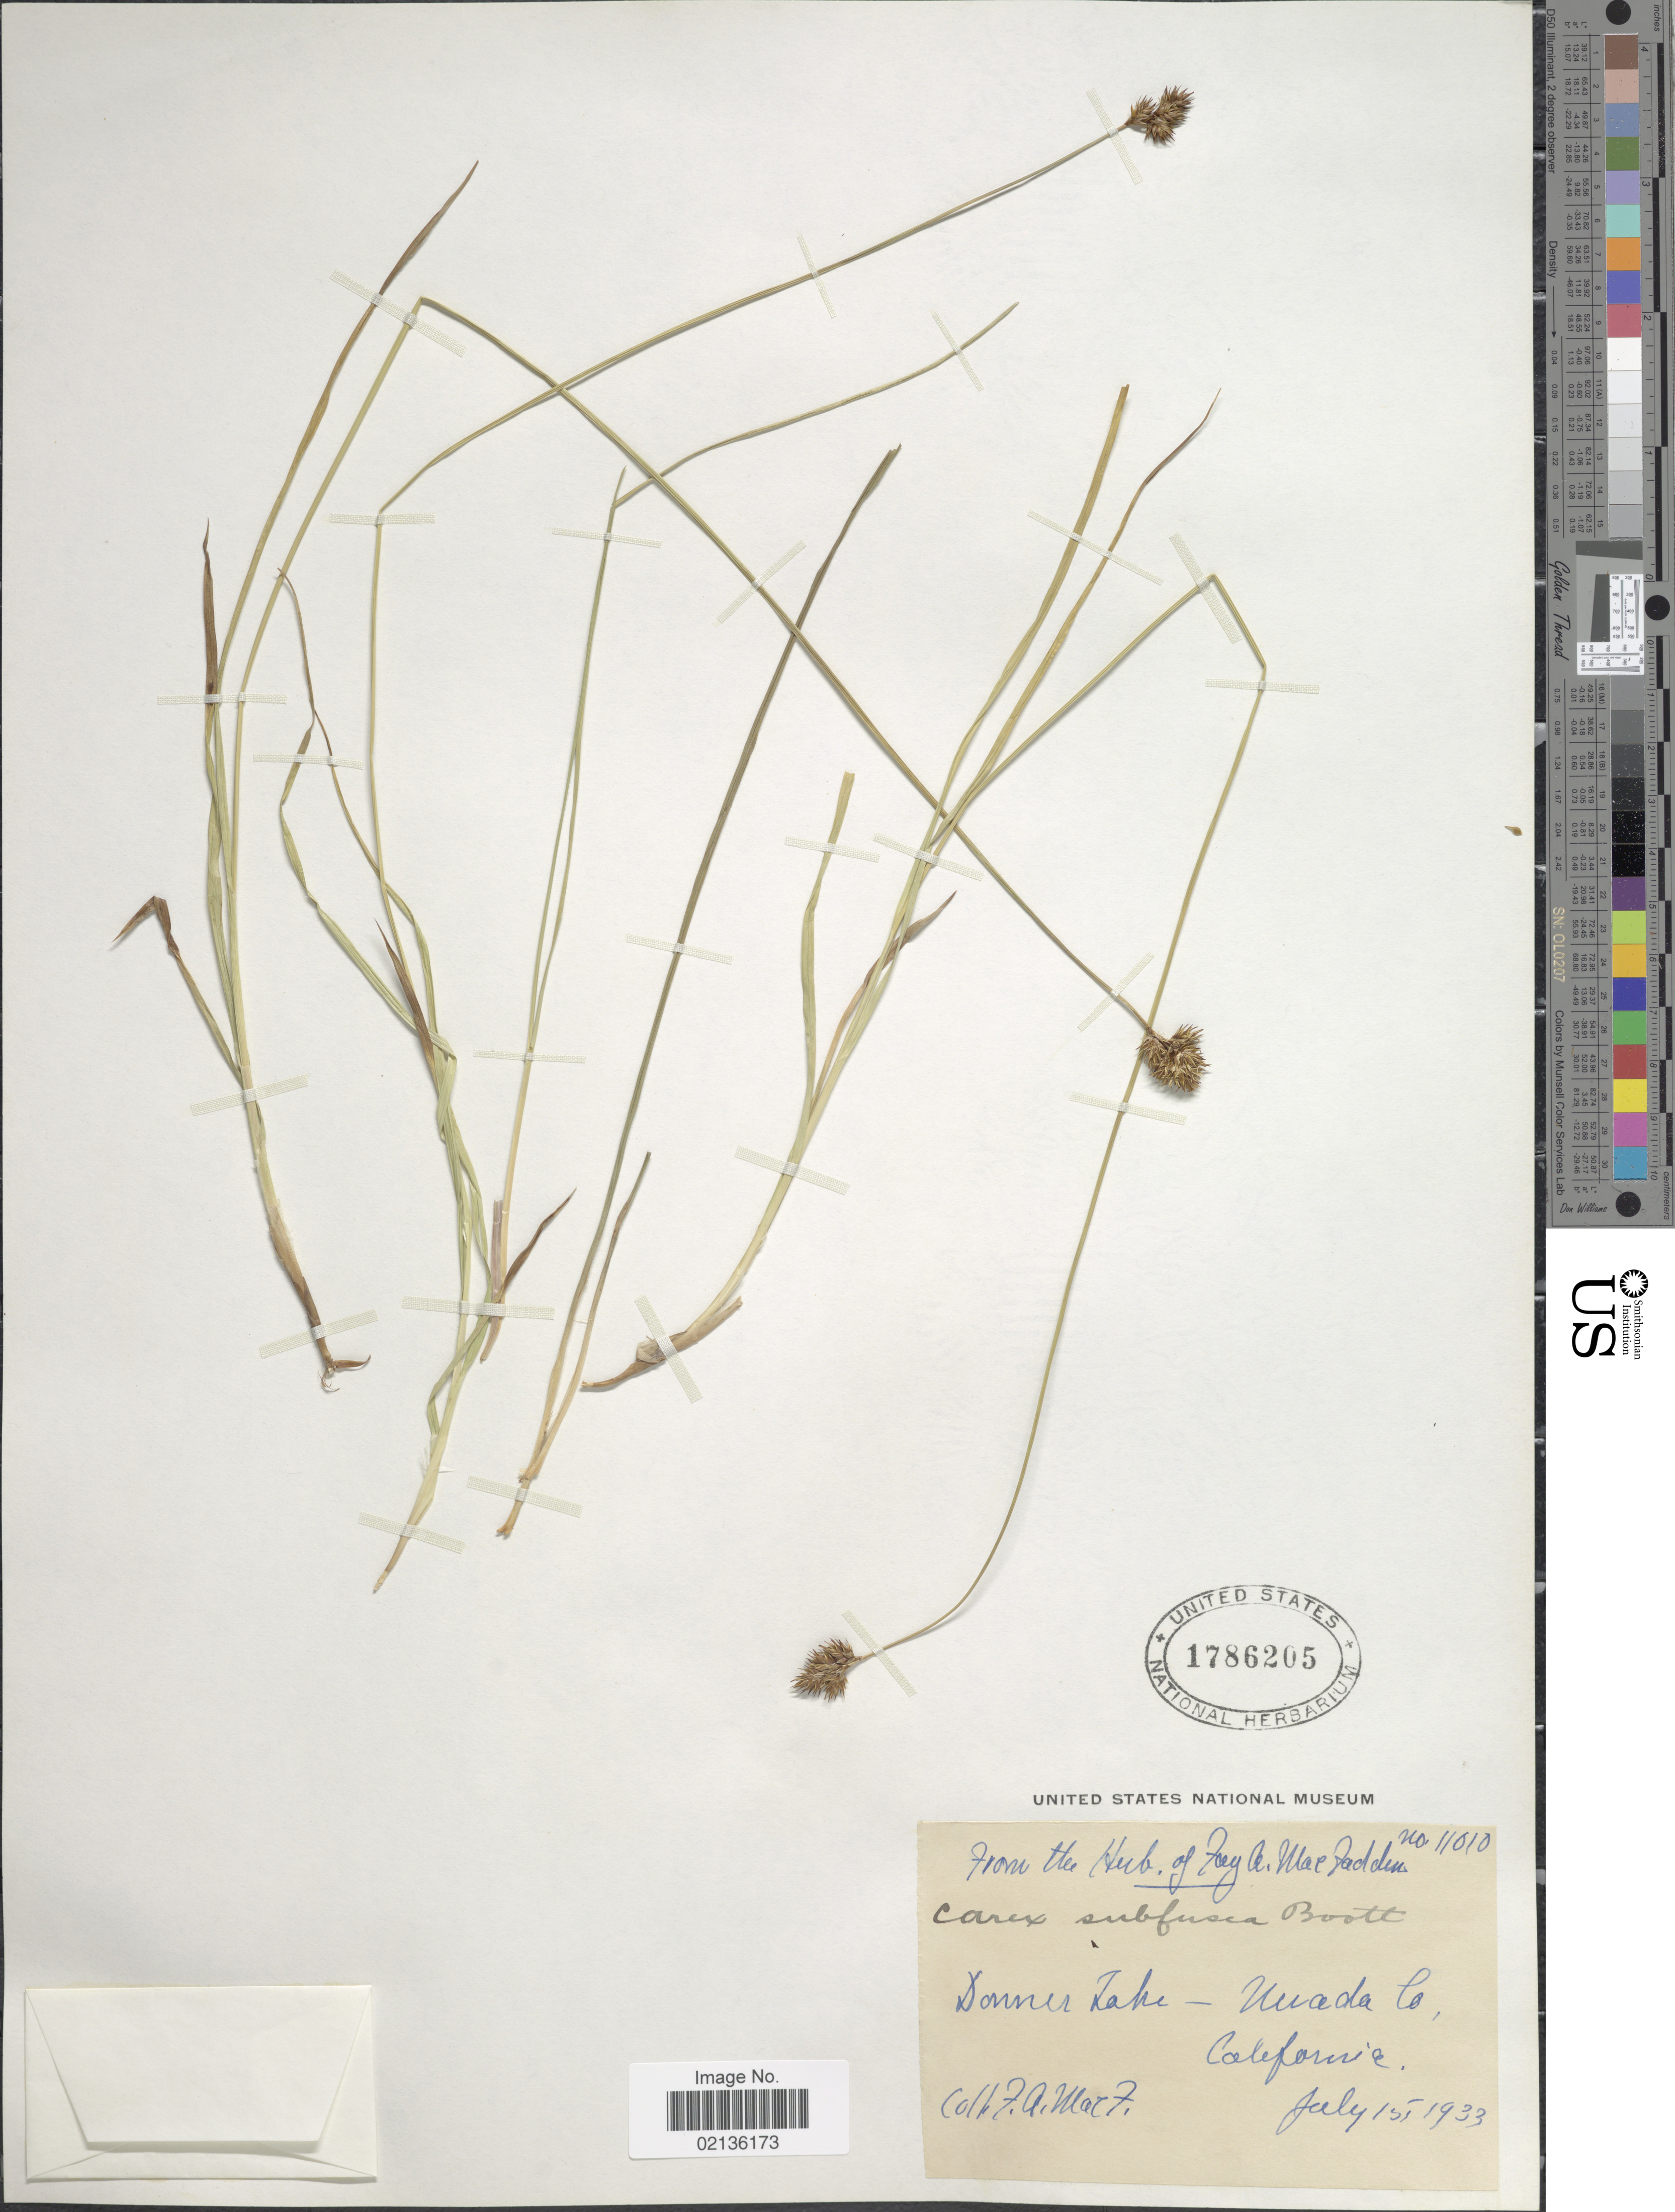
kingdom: Plantae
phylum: Tracheophyta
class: Liliopsida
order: Poales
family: Cyperaceae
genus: Carex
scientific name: Carex subfusca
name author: W. Boott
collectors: F. MacFadden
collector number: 11010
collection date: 1933-07-15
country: United States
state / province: California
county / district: Nevada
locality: Donner Lake - Nevada Co.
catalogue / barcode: US 1786205